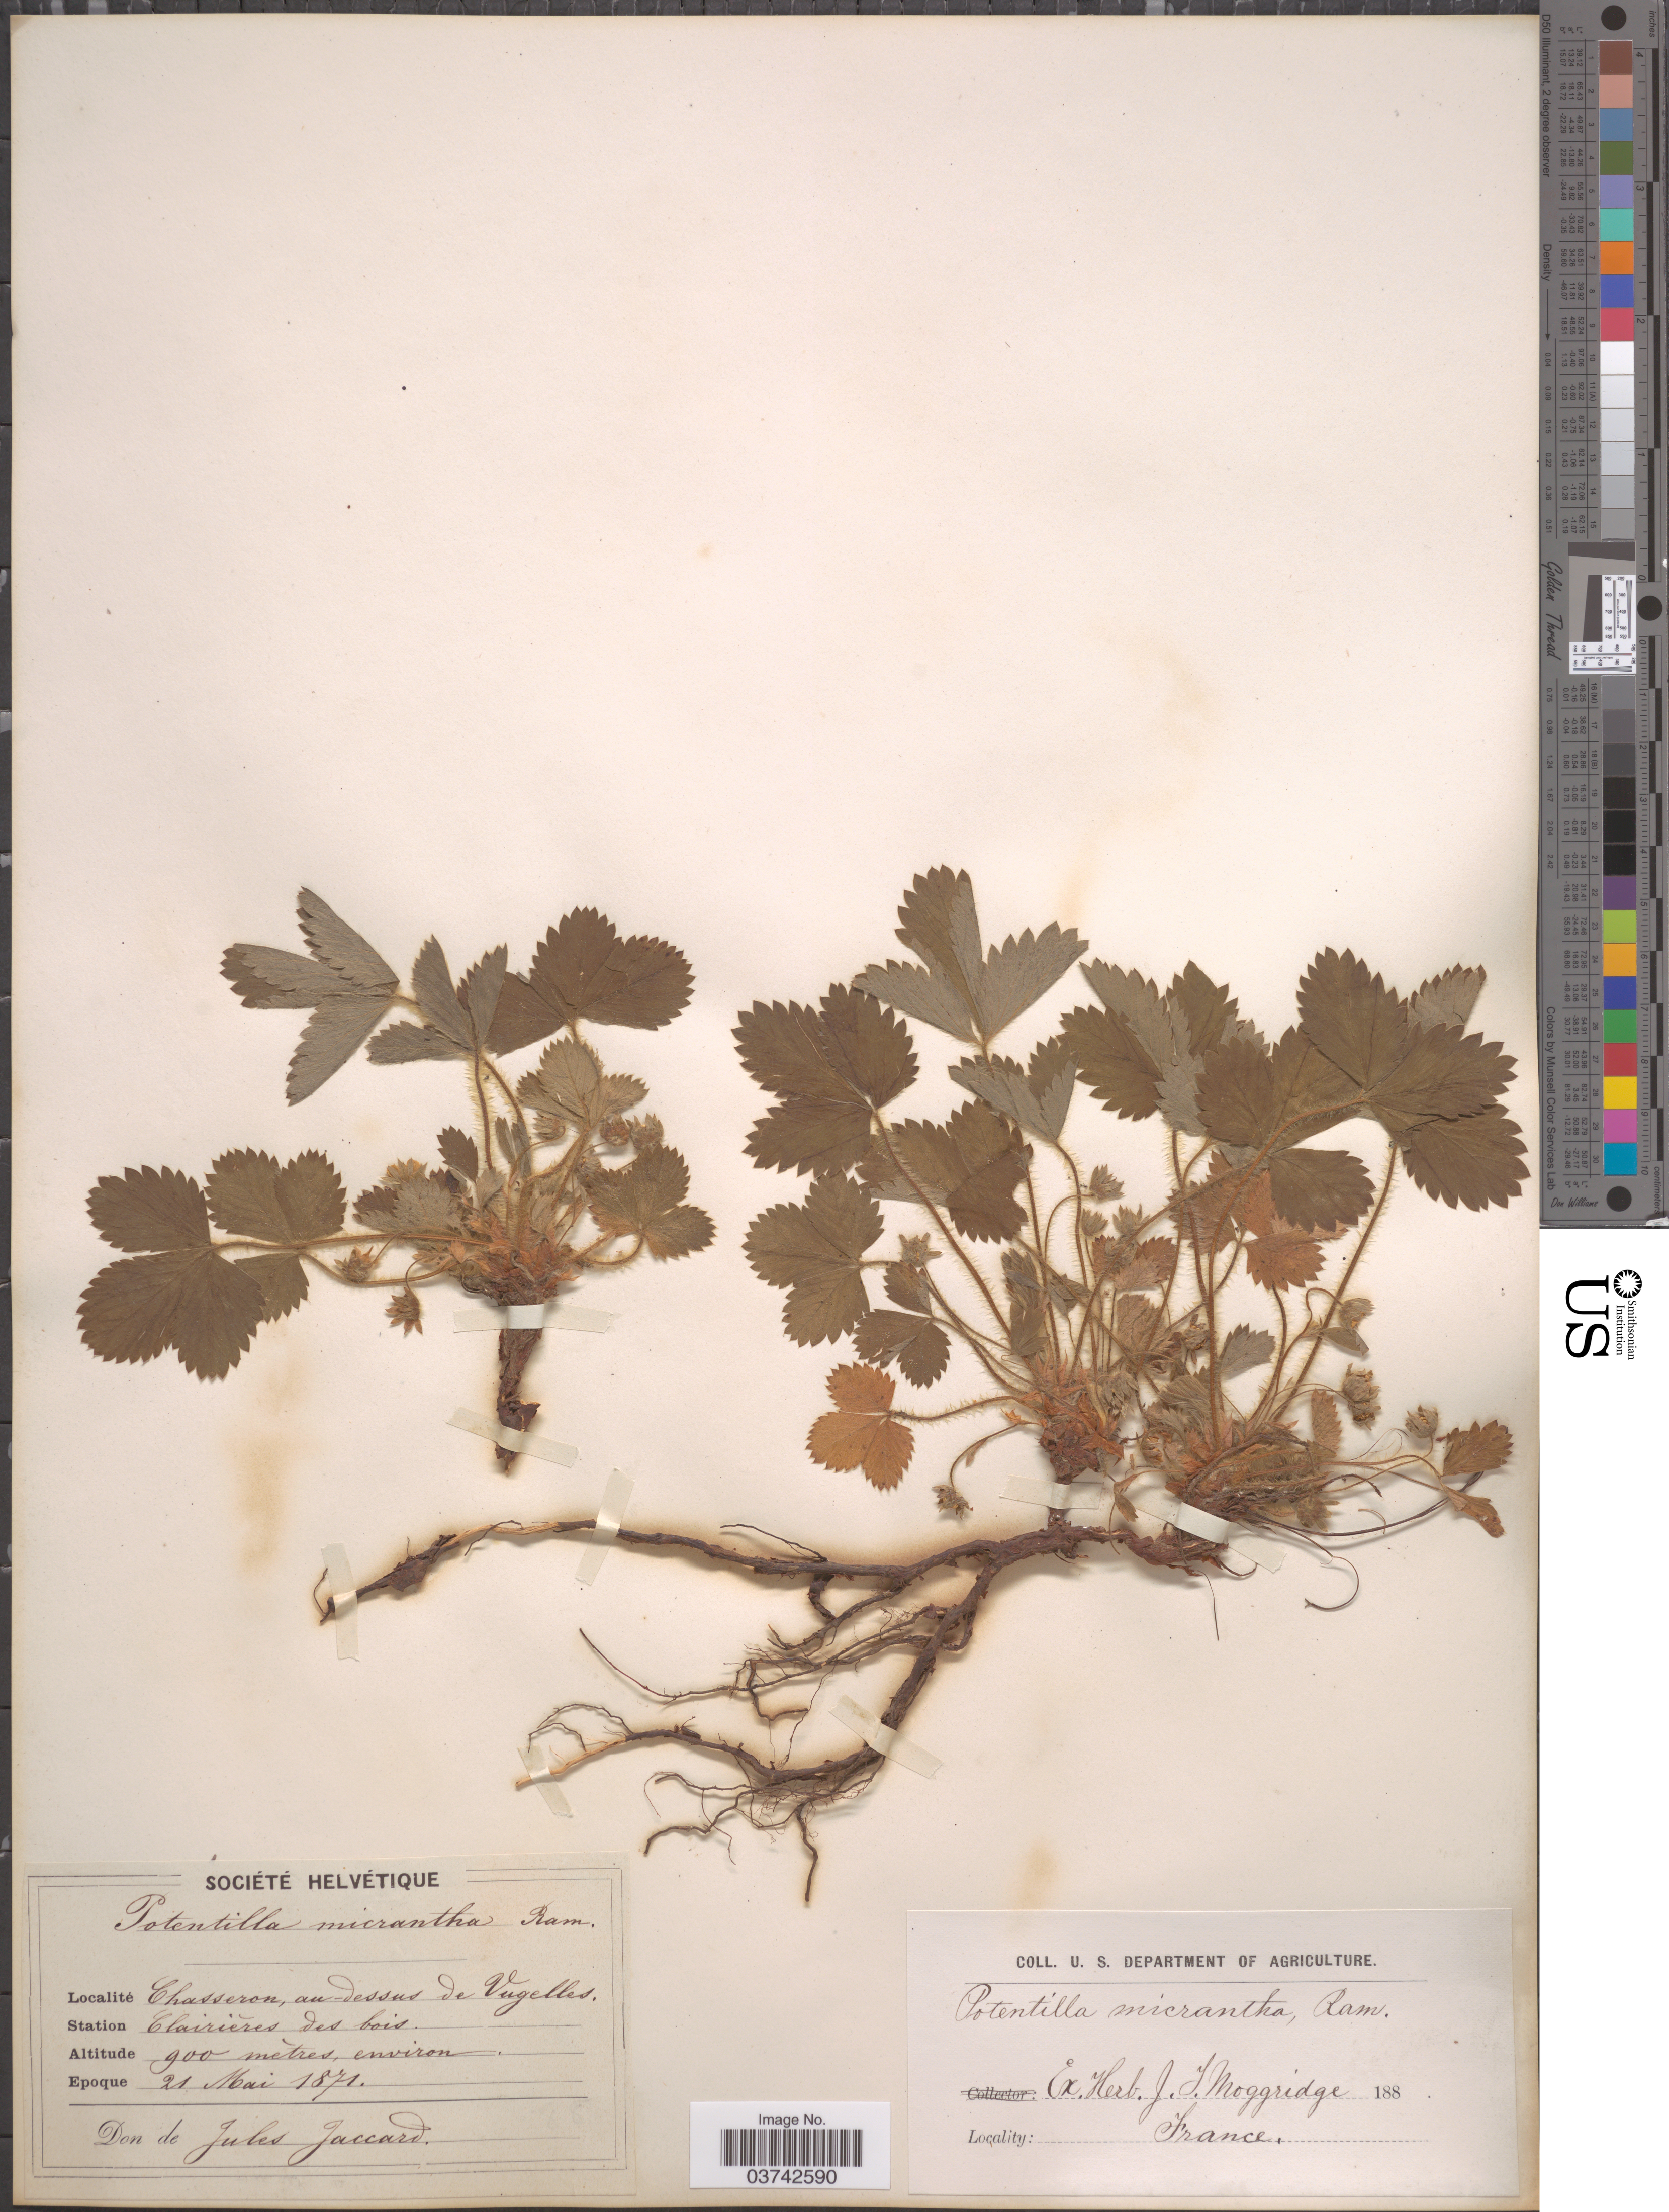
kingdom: Plantae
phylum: Tracheophyta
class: Magnoliopsida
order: Rosales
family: Rosaceae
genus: Potentilla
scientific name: Potentilla micrantha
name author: Ramond ex DC.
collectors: J. Jaccard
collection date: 1871-05-21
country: France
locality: Chasseron, au-dessus de Vugelles.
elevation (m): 900